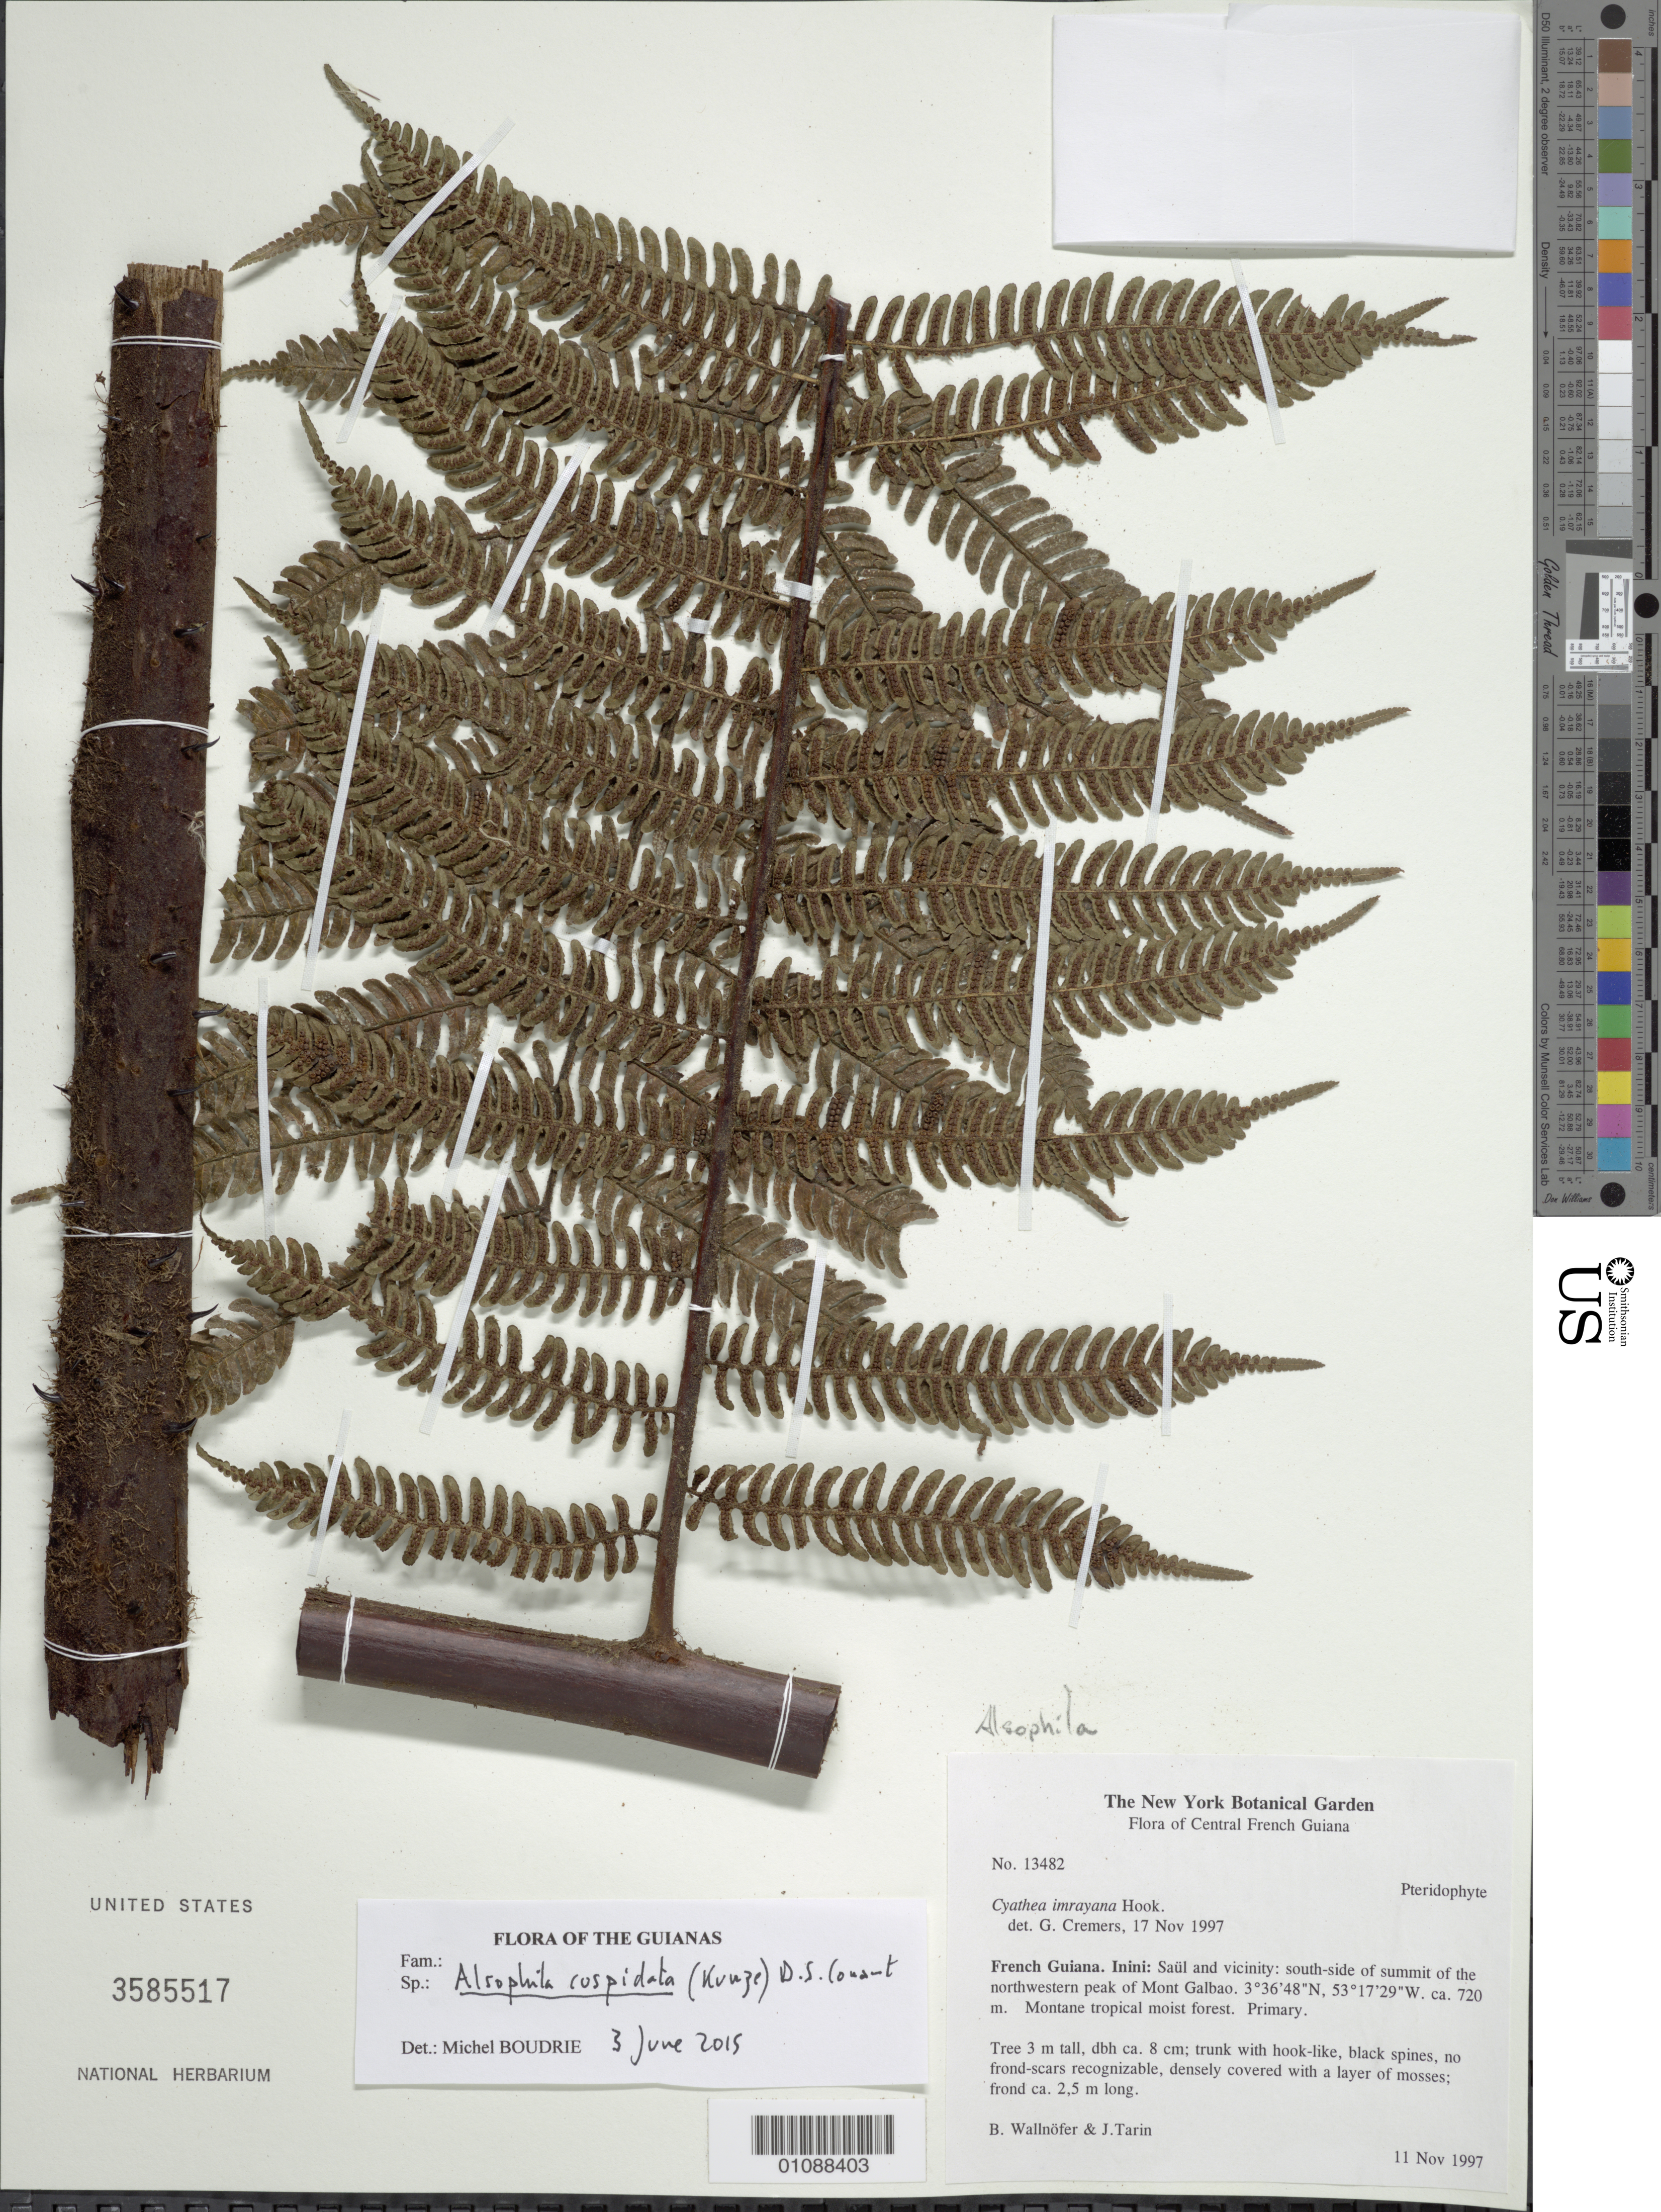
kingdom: Plantae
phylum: Tracheophyta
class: Polypodiopsida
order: Cyatheales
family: Cyatheaceae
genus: Alsophila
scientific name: Alsophila cuspidata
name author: (Kunze) D.S. Conant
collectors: B. Wallnöfer & J. Tarin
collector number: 13482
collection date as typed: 11-Nov-97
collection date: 1997-11-11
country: French Guiana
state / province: Saint-Laurent-du-Maroni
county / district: Saül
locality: Inini: Saül and vicinity: south-side of summit of the northwestern peak of Mont Galbao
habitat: Montane tropical forest. Primary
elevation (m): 720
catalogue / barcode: US 3585517